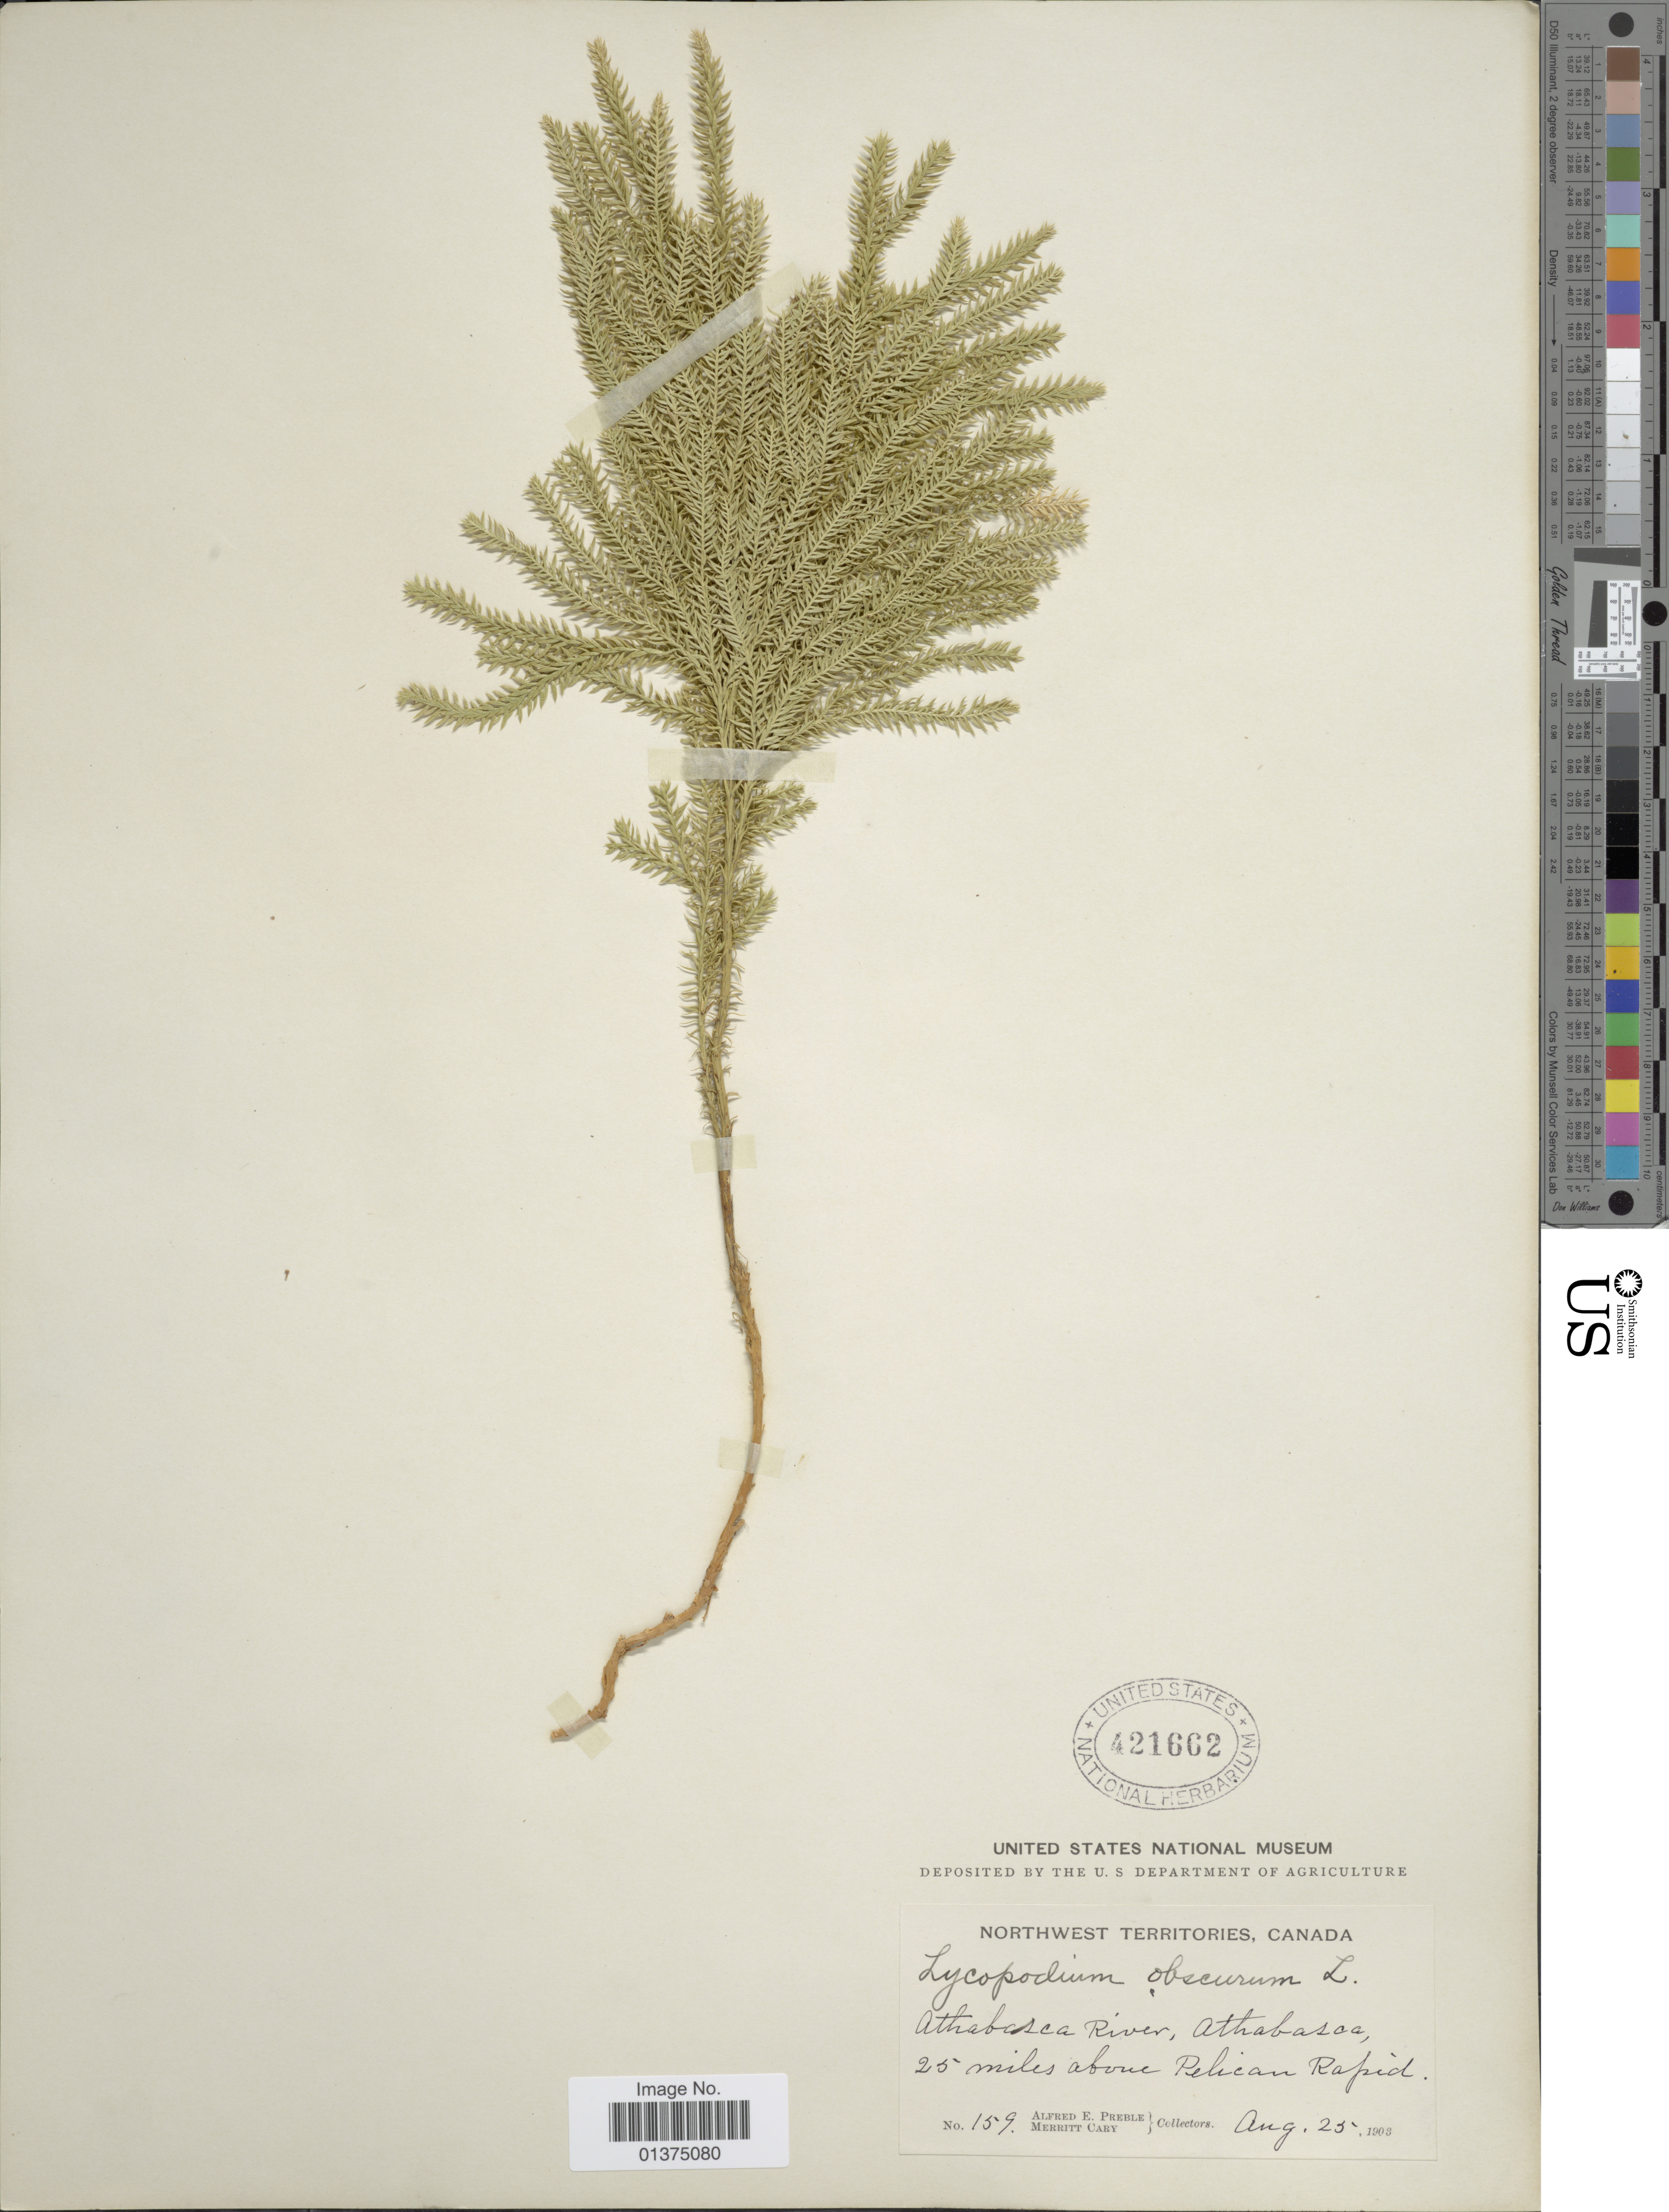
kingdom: Plantae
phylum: Tracheophyta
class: Lycopodiopsida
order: Lycopodiales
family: Lycopodiaceae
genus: Dendrolycopodium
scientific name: Dendrolycopodium dendroideum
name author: (Michx.) A. Haines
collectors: A. Preble & C. Merritt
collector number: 159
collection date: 1903-08-25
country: Canada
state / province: Northwest Territories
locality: Athabasca River, Athabasca, 25 miles above Pelican Rapid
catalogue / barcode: US 421662